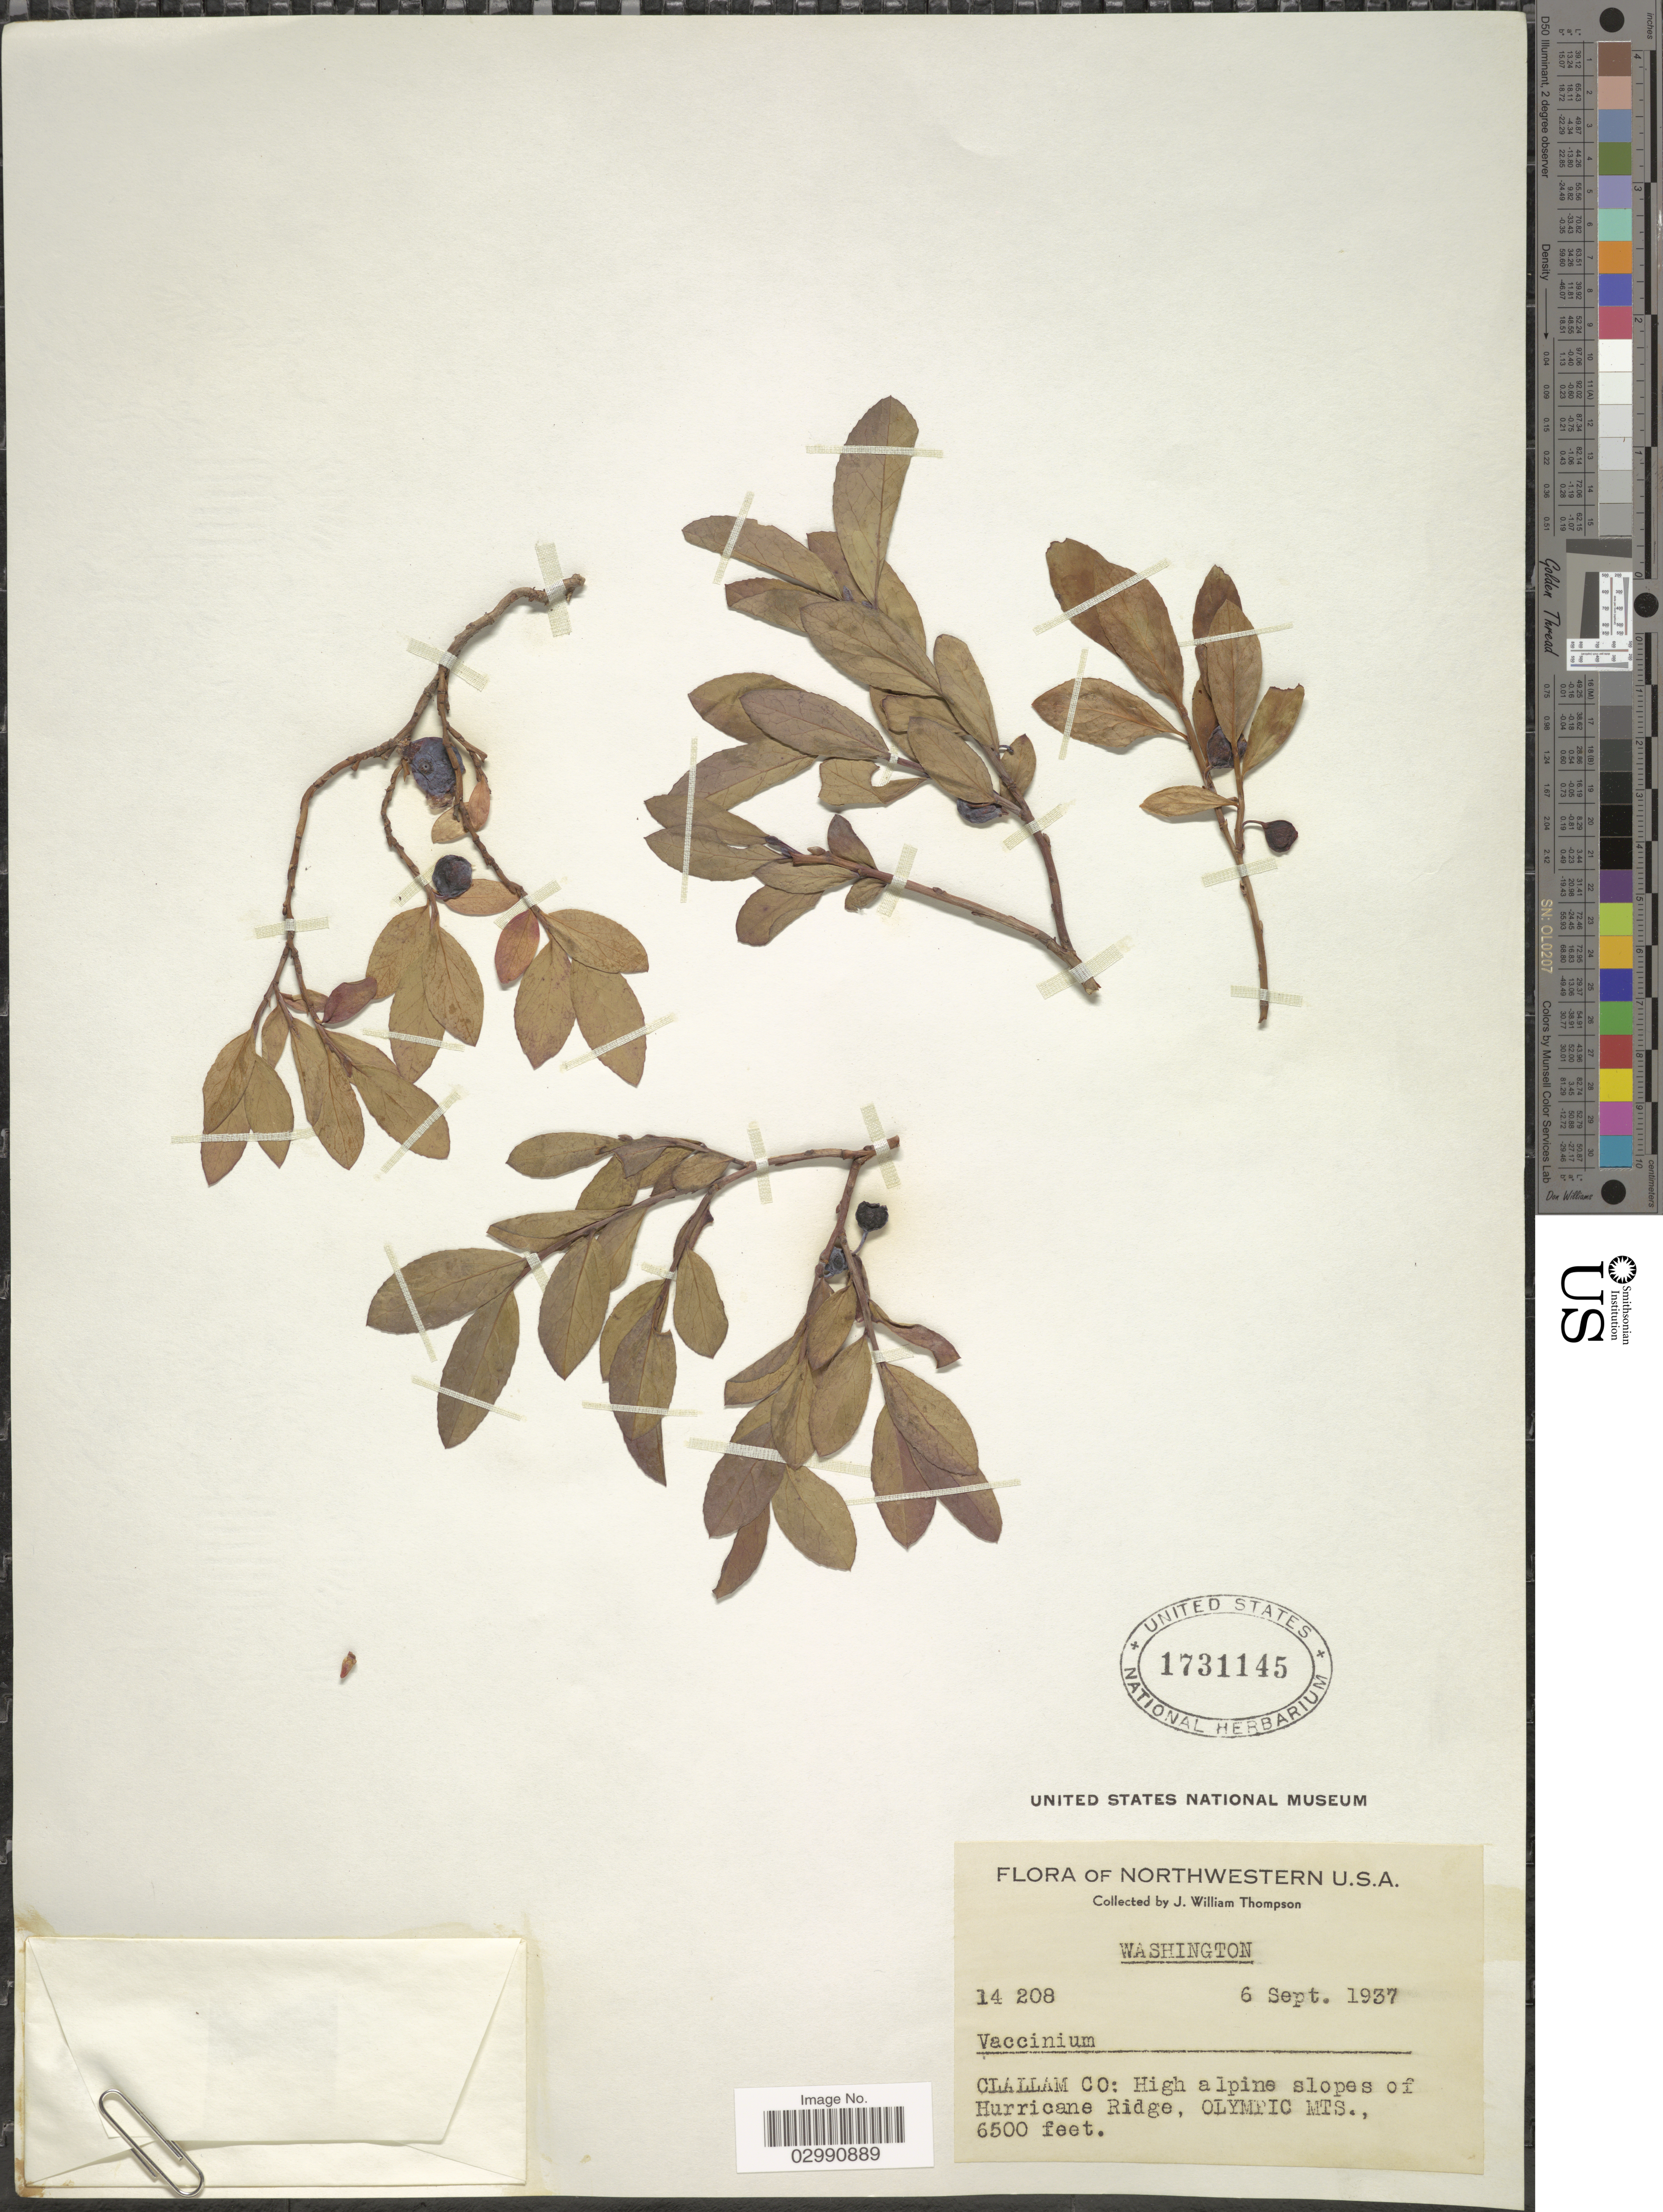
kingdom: Plantae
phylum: Tracheophyta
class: Magnoliopsida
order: Ericales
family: Ericaceae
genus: Vaccinium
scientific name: Vaccinium sp.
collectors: J. W. Thompson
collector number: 14208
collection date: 1937-09-06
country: United States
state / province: Washington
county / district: Clallam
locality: Northwestern U.S.A. Clallam Co: High alpine slopes of Hurricane Ridge, Olympic Mts.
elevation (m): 1981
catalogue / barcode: US 1731145